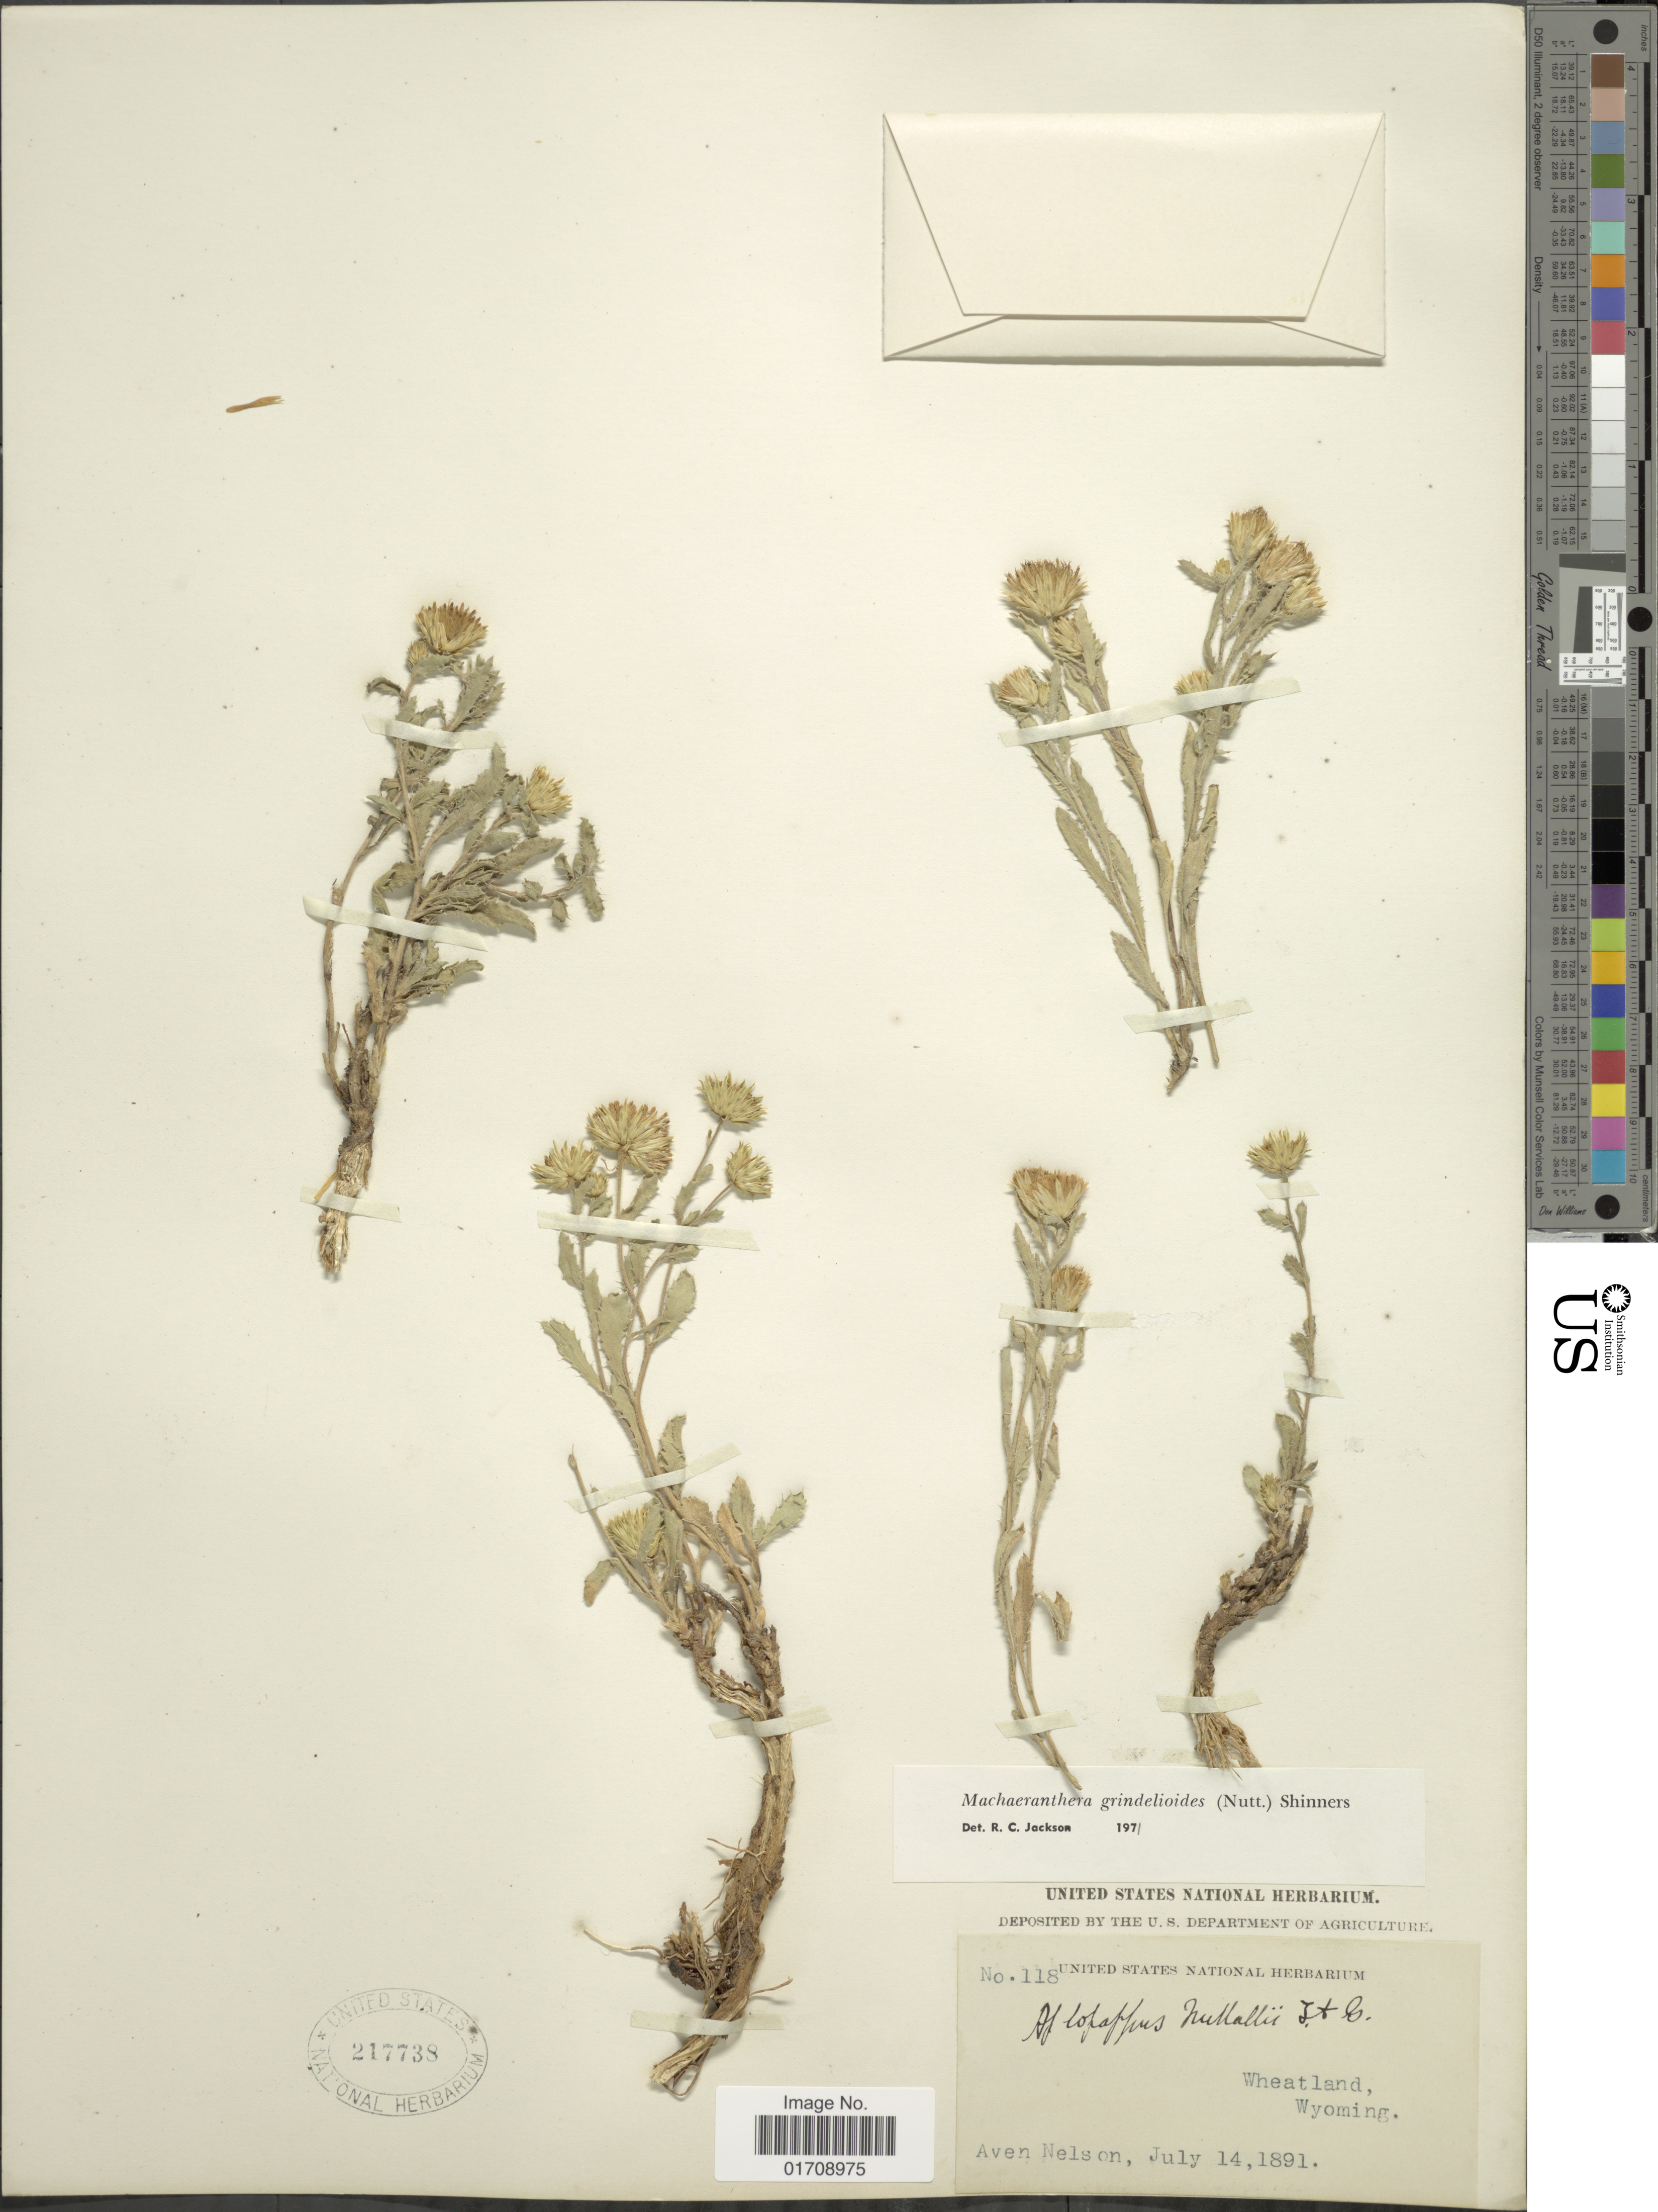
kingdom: Plantae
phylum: Tracheophyta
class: Magnoliopsida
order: Asterales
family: Asteraceae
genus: Machaeranthera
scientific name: Machaeranthera grindelioides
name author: (Nutt.) Shinners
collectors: A. Nelson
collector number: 118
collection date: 1891-07-14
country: United States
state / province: Wyoming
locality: Wheatland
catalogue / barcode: US 217738